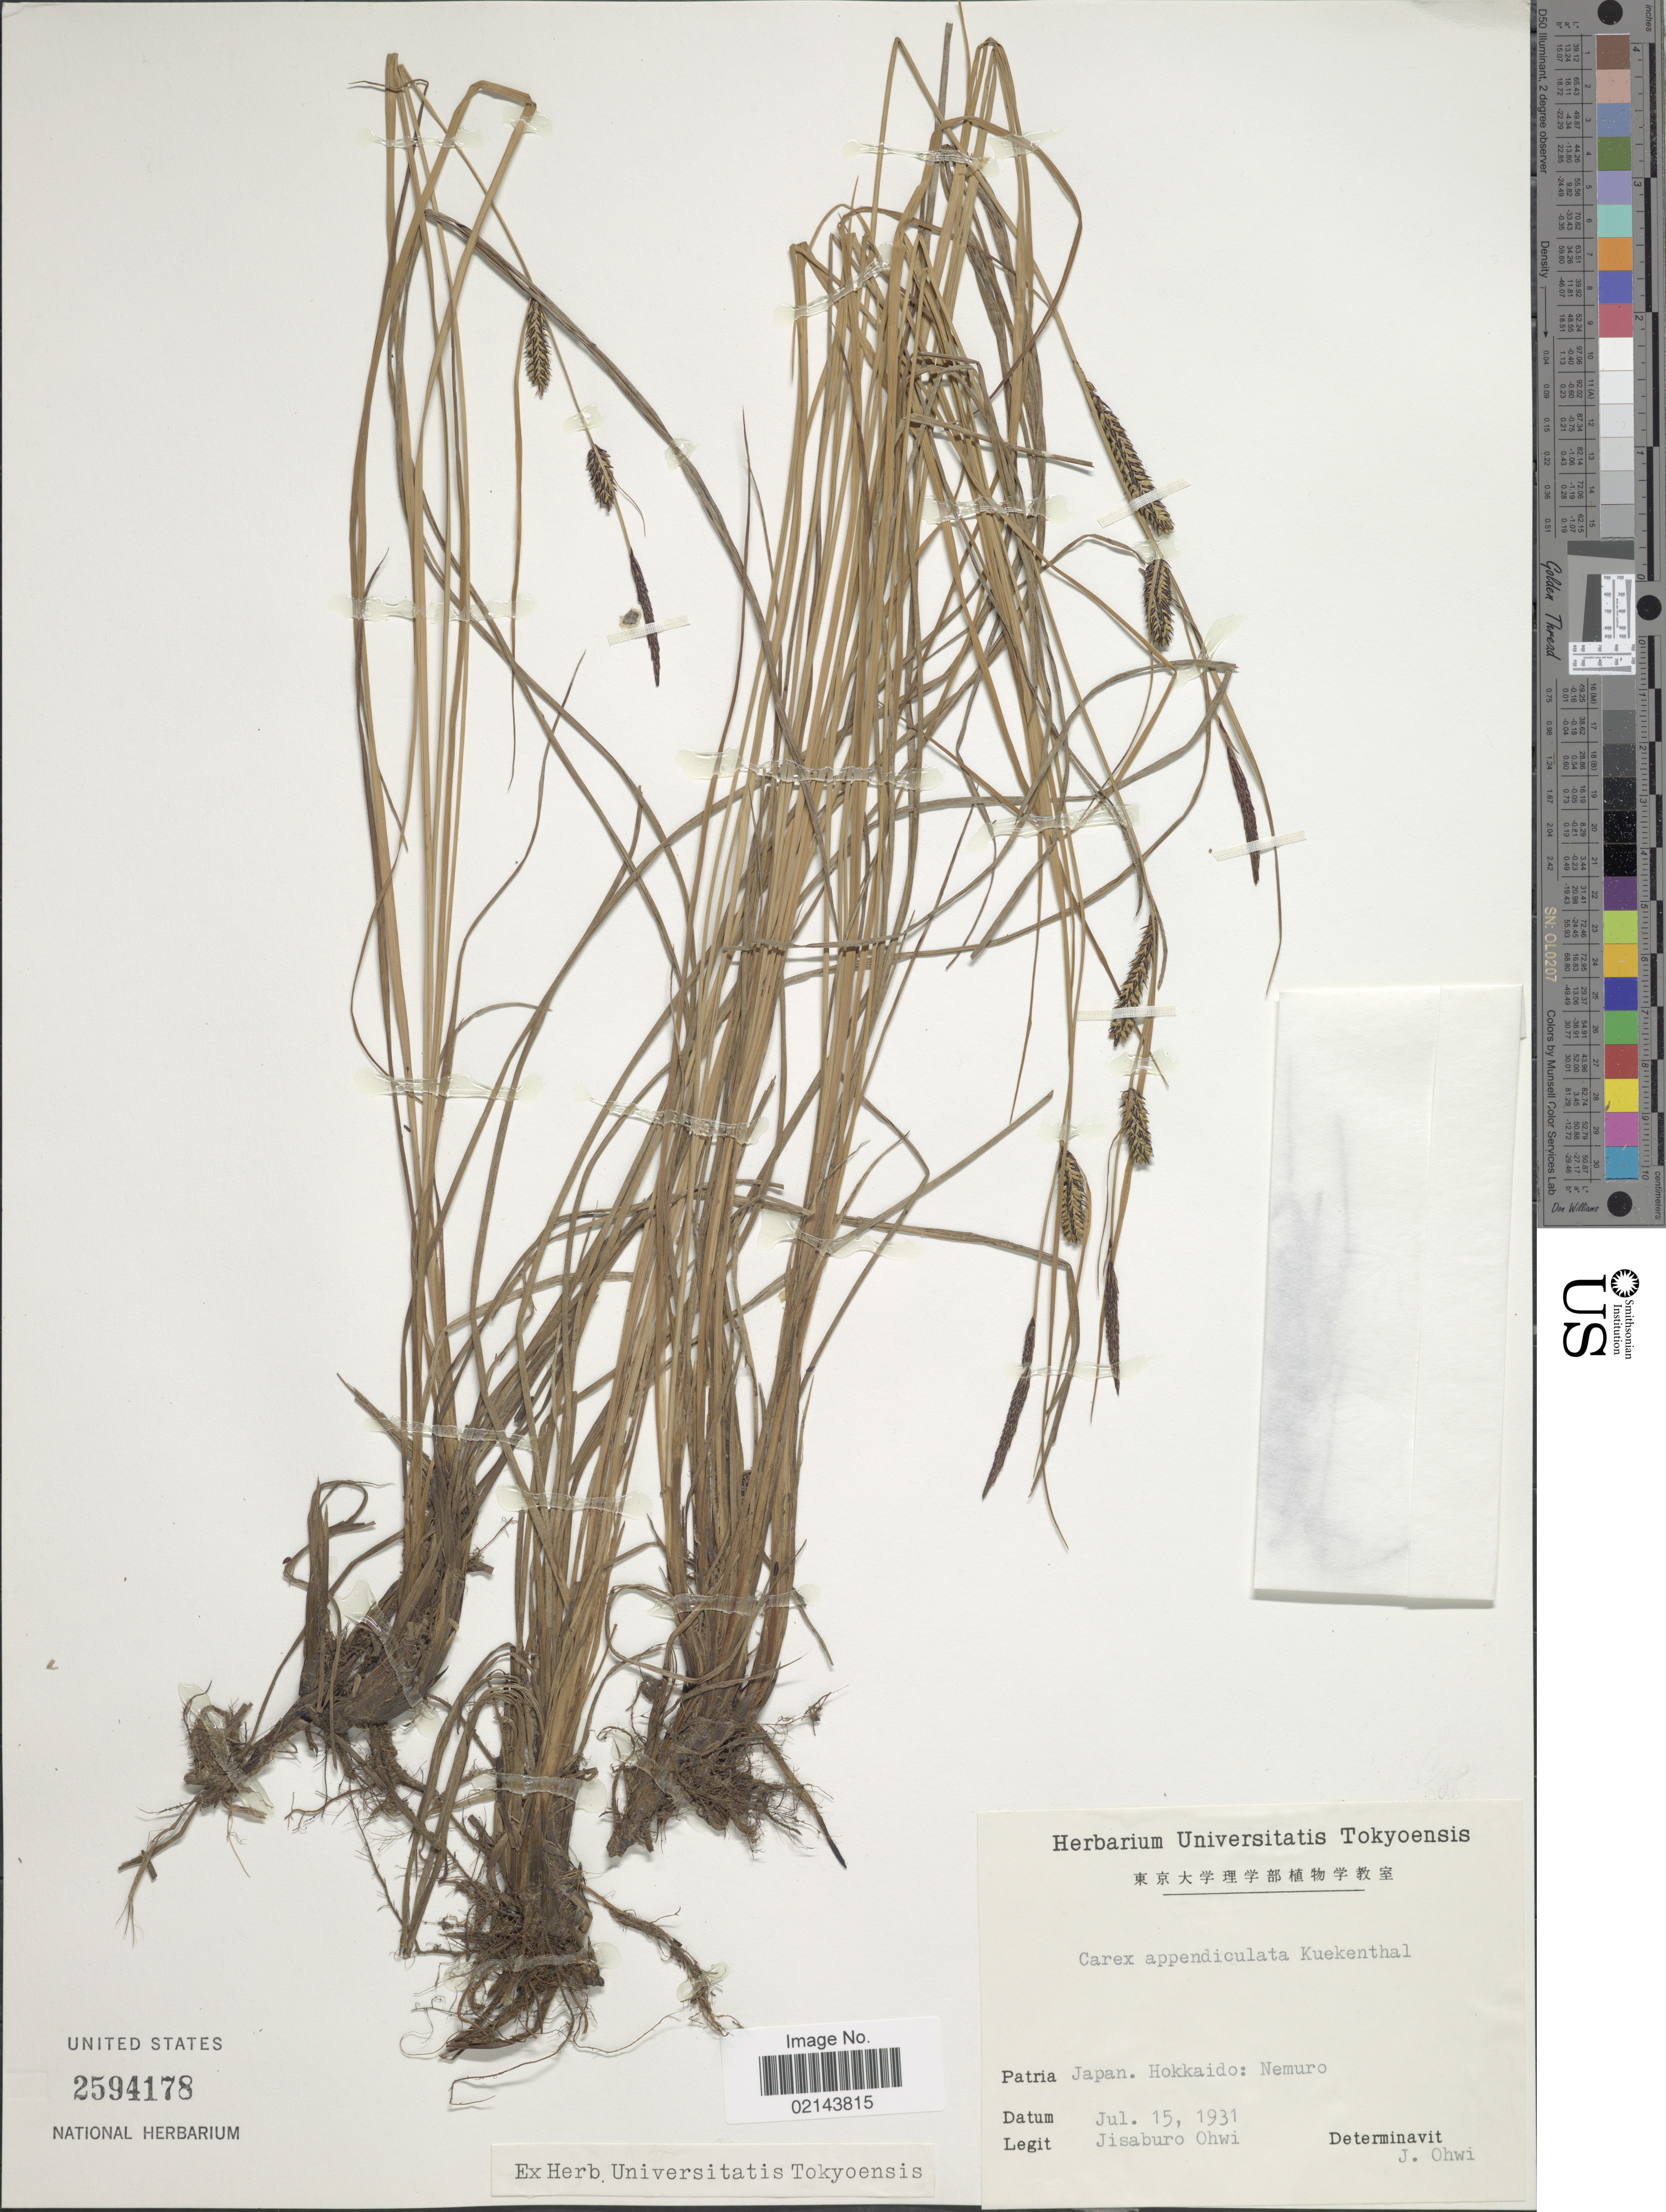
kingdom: Plantae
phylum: Tracheophyta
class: Liliopsida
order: Poales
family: Cyperaceae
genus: Carex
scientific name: Carex appendiculata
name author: (Trautv. & C.A. Mey.) Kük.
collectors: J. Ohwi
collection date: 1931-07-15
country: Japan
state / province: Hokkaidō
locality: Nemuro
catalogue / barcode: US 2594178